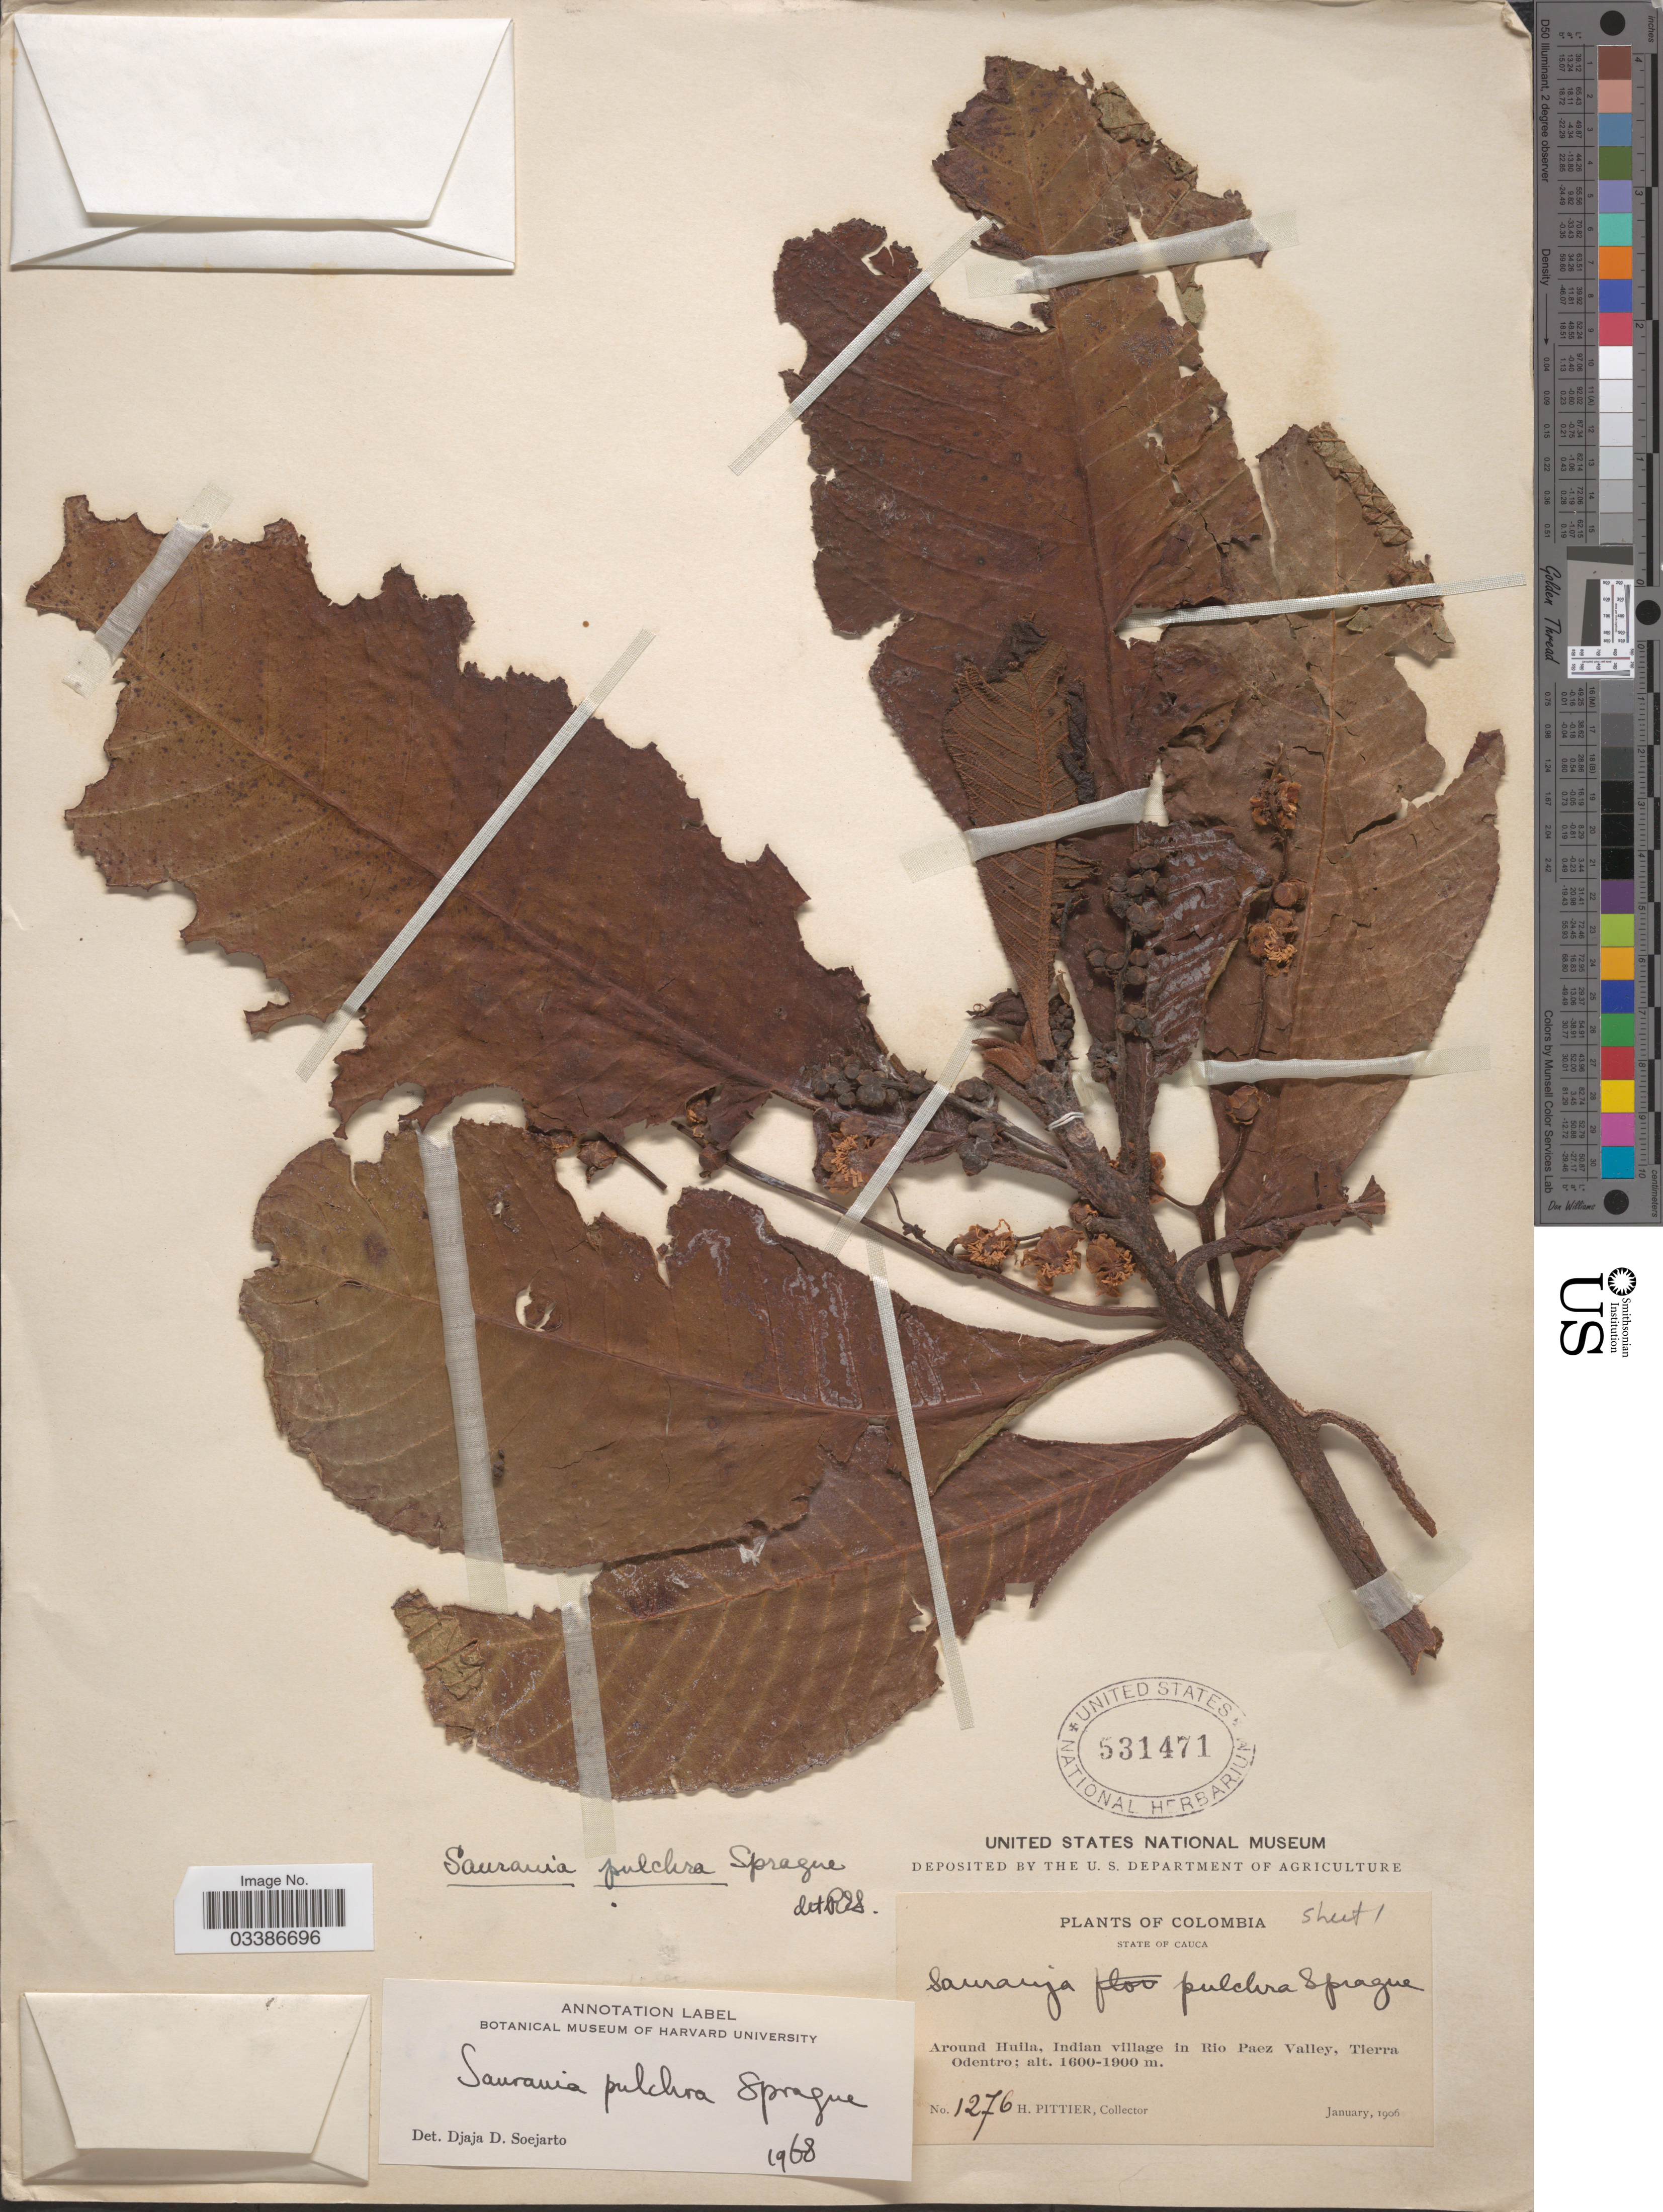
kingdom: Plantae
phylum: Tracheophyta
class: Magnoliopsida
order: Ericales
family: Actinidiaceae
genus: Saurauia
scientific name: Saurauia pulchra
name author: Sprague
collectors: H. F. Pittier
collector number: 1276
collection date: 1906-01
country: Colombia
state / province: Cauca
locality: Around Huila, Indian village in Rio Paez Valley, Tierra Odentro.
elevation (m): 1600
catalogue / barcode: US 531471